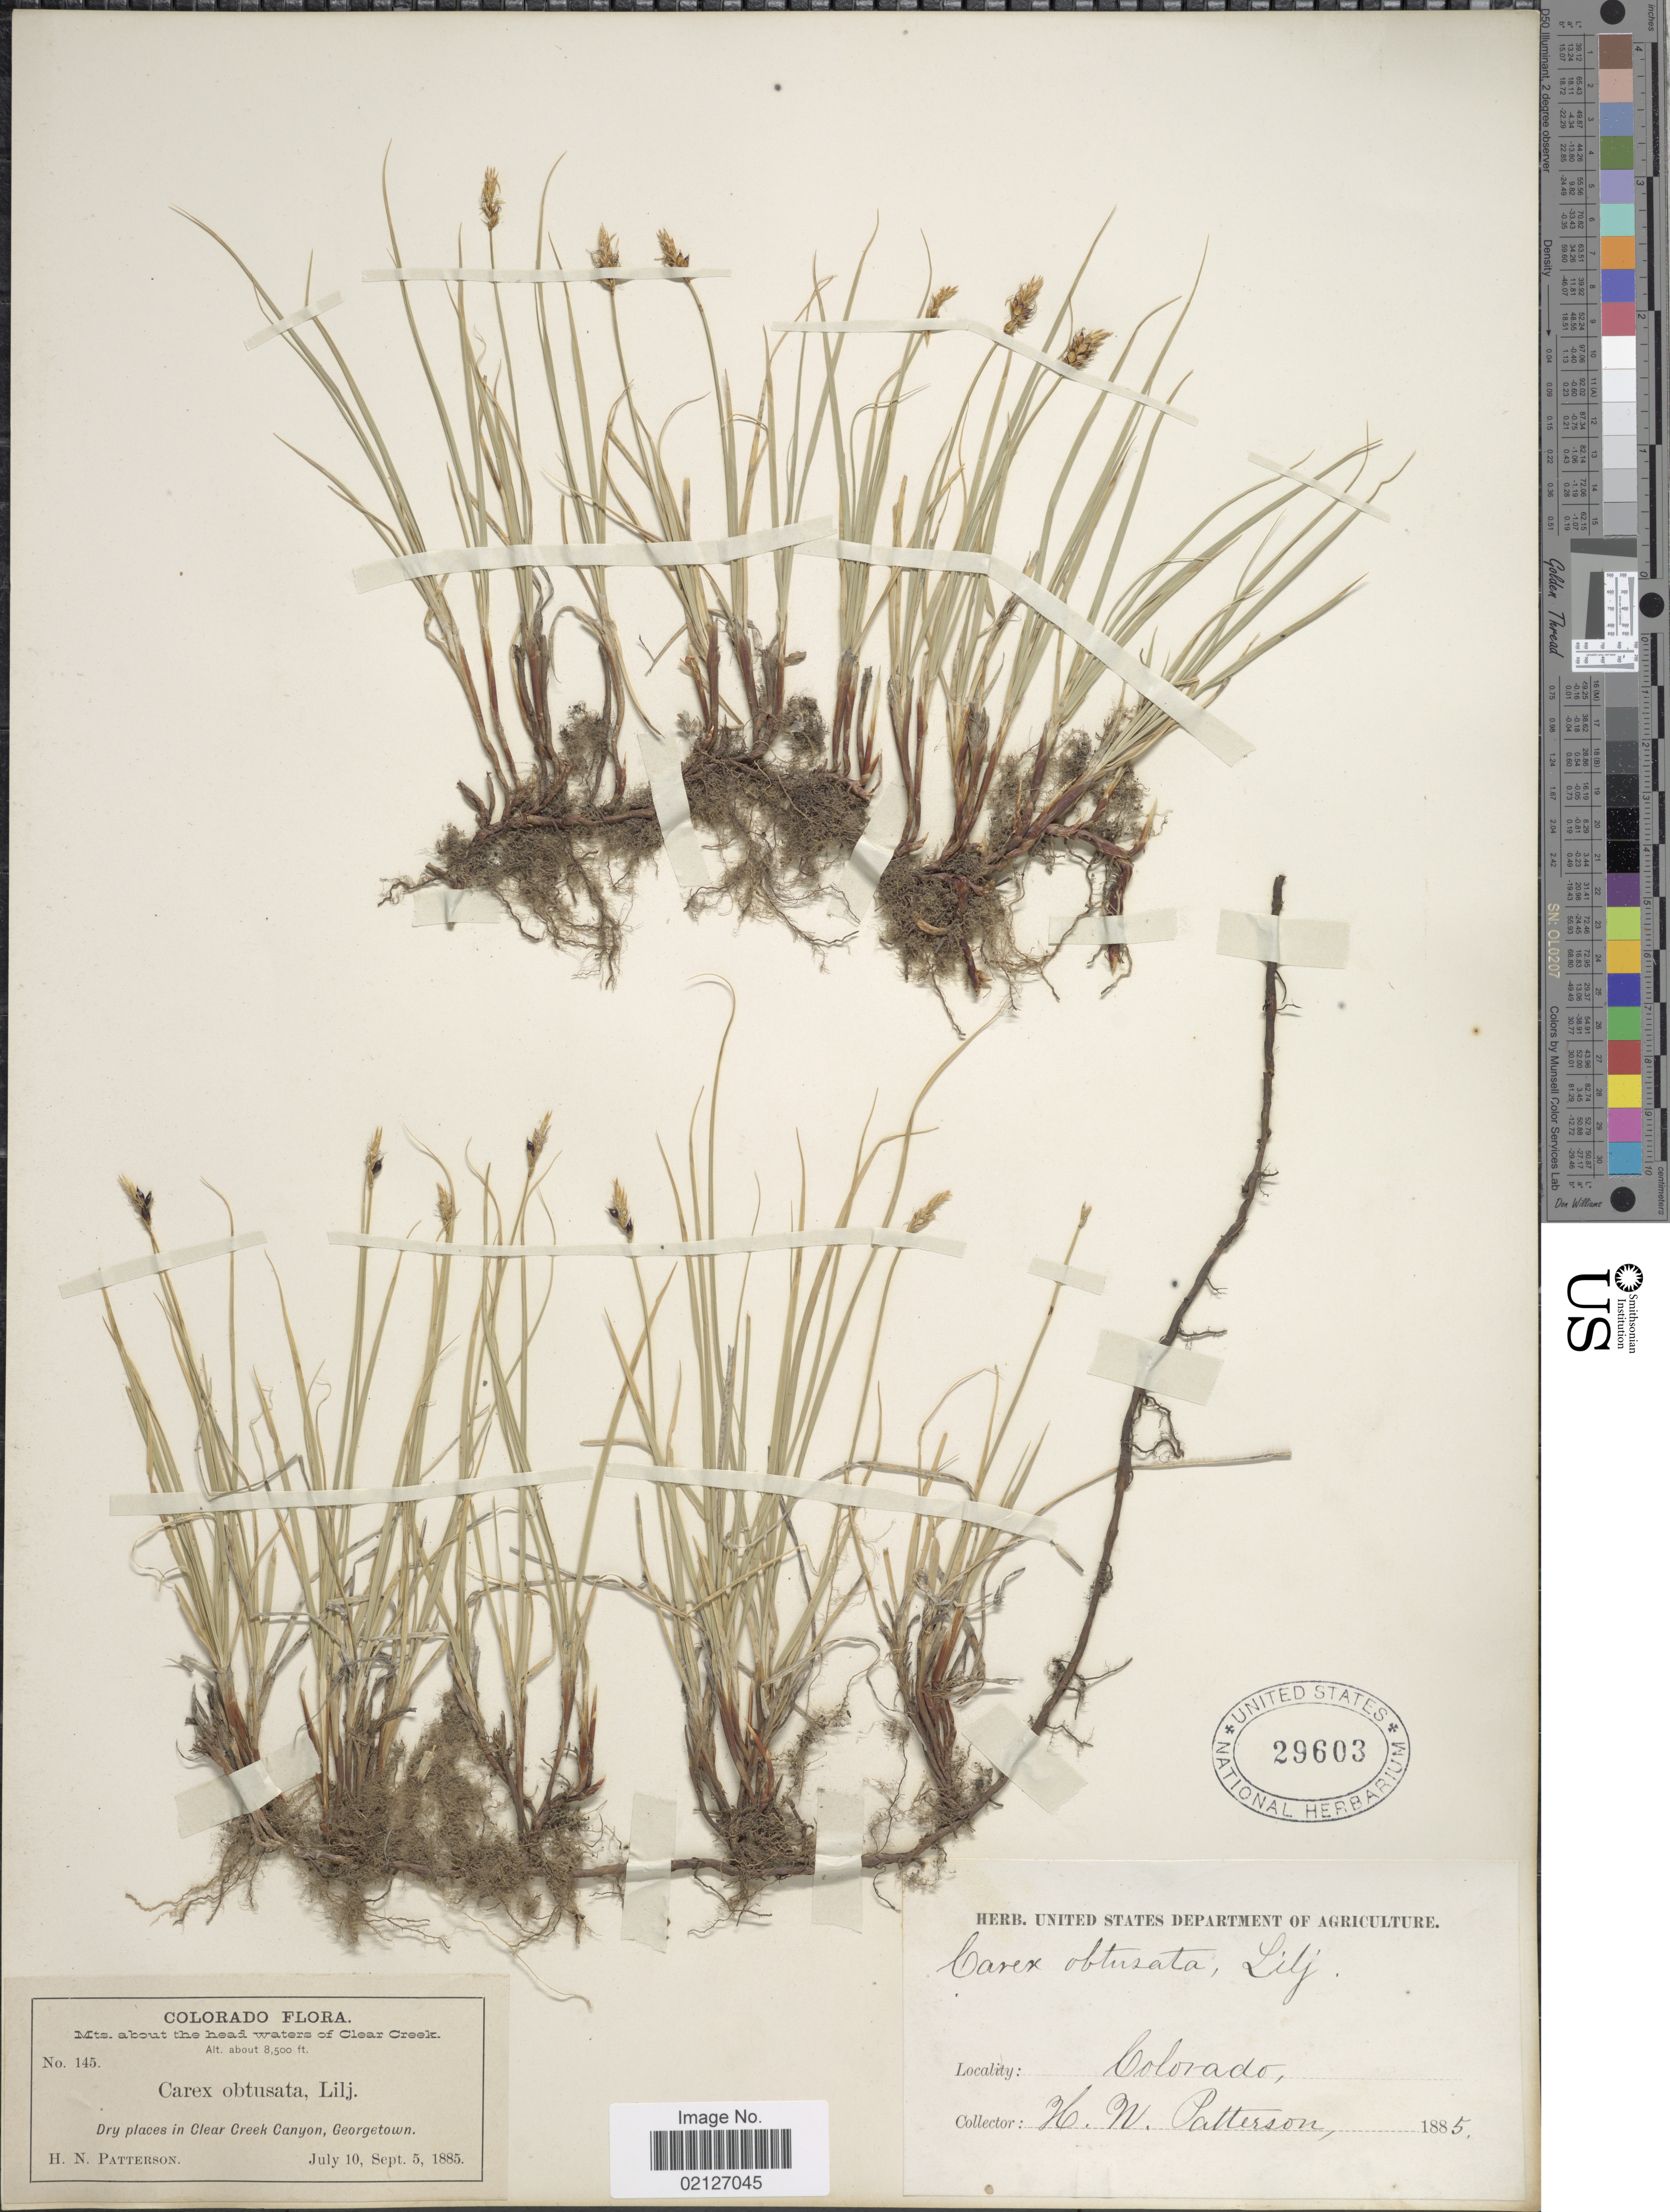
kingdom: Plantae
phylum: Tracheophyta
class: Liliopsida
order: Poales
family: Cyperaceae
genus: Carex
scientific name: Carex obtusata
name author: Lilj.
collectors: H. N. Patterson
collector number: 145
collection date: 1885-07-10/1885-09-05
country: United States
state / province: Colorado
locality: Mts. about the head waters of Clear Creek, dry places in Clear Creek Canyon, Georgetown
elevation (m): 2591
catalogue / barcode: US 29603